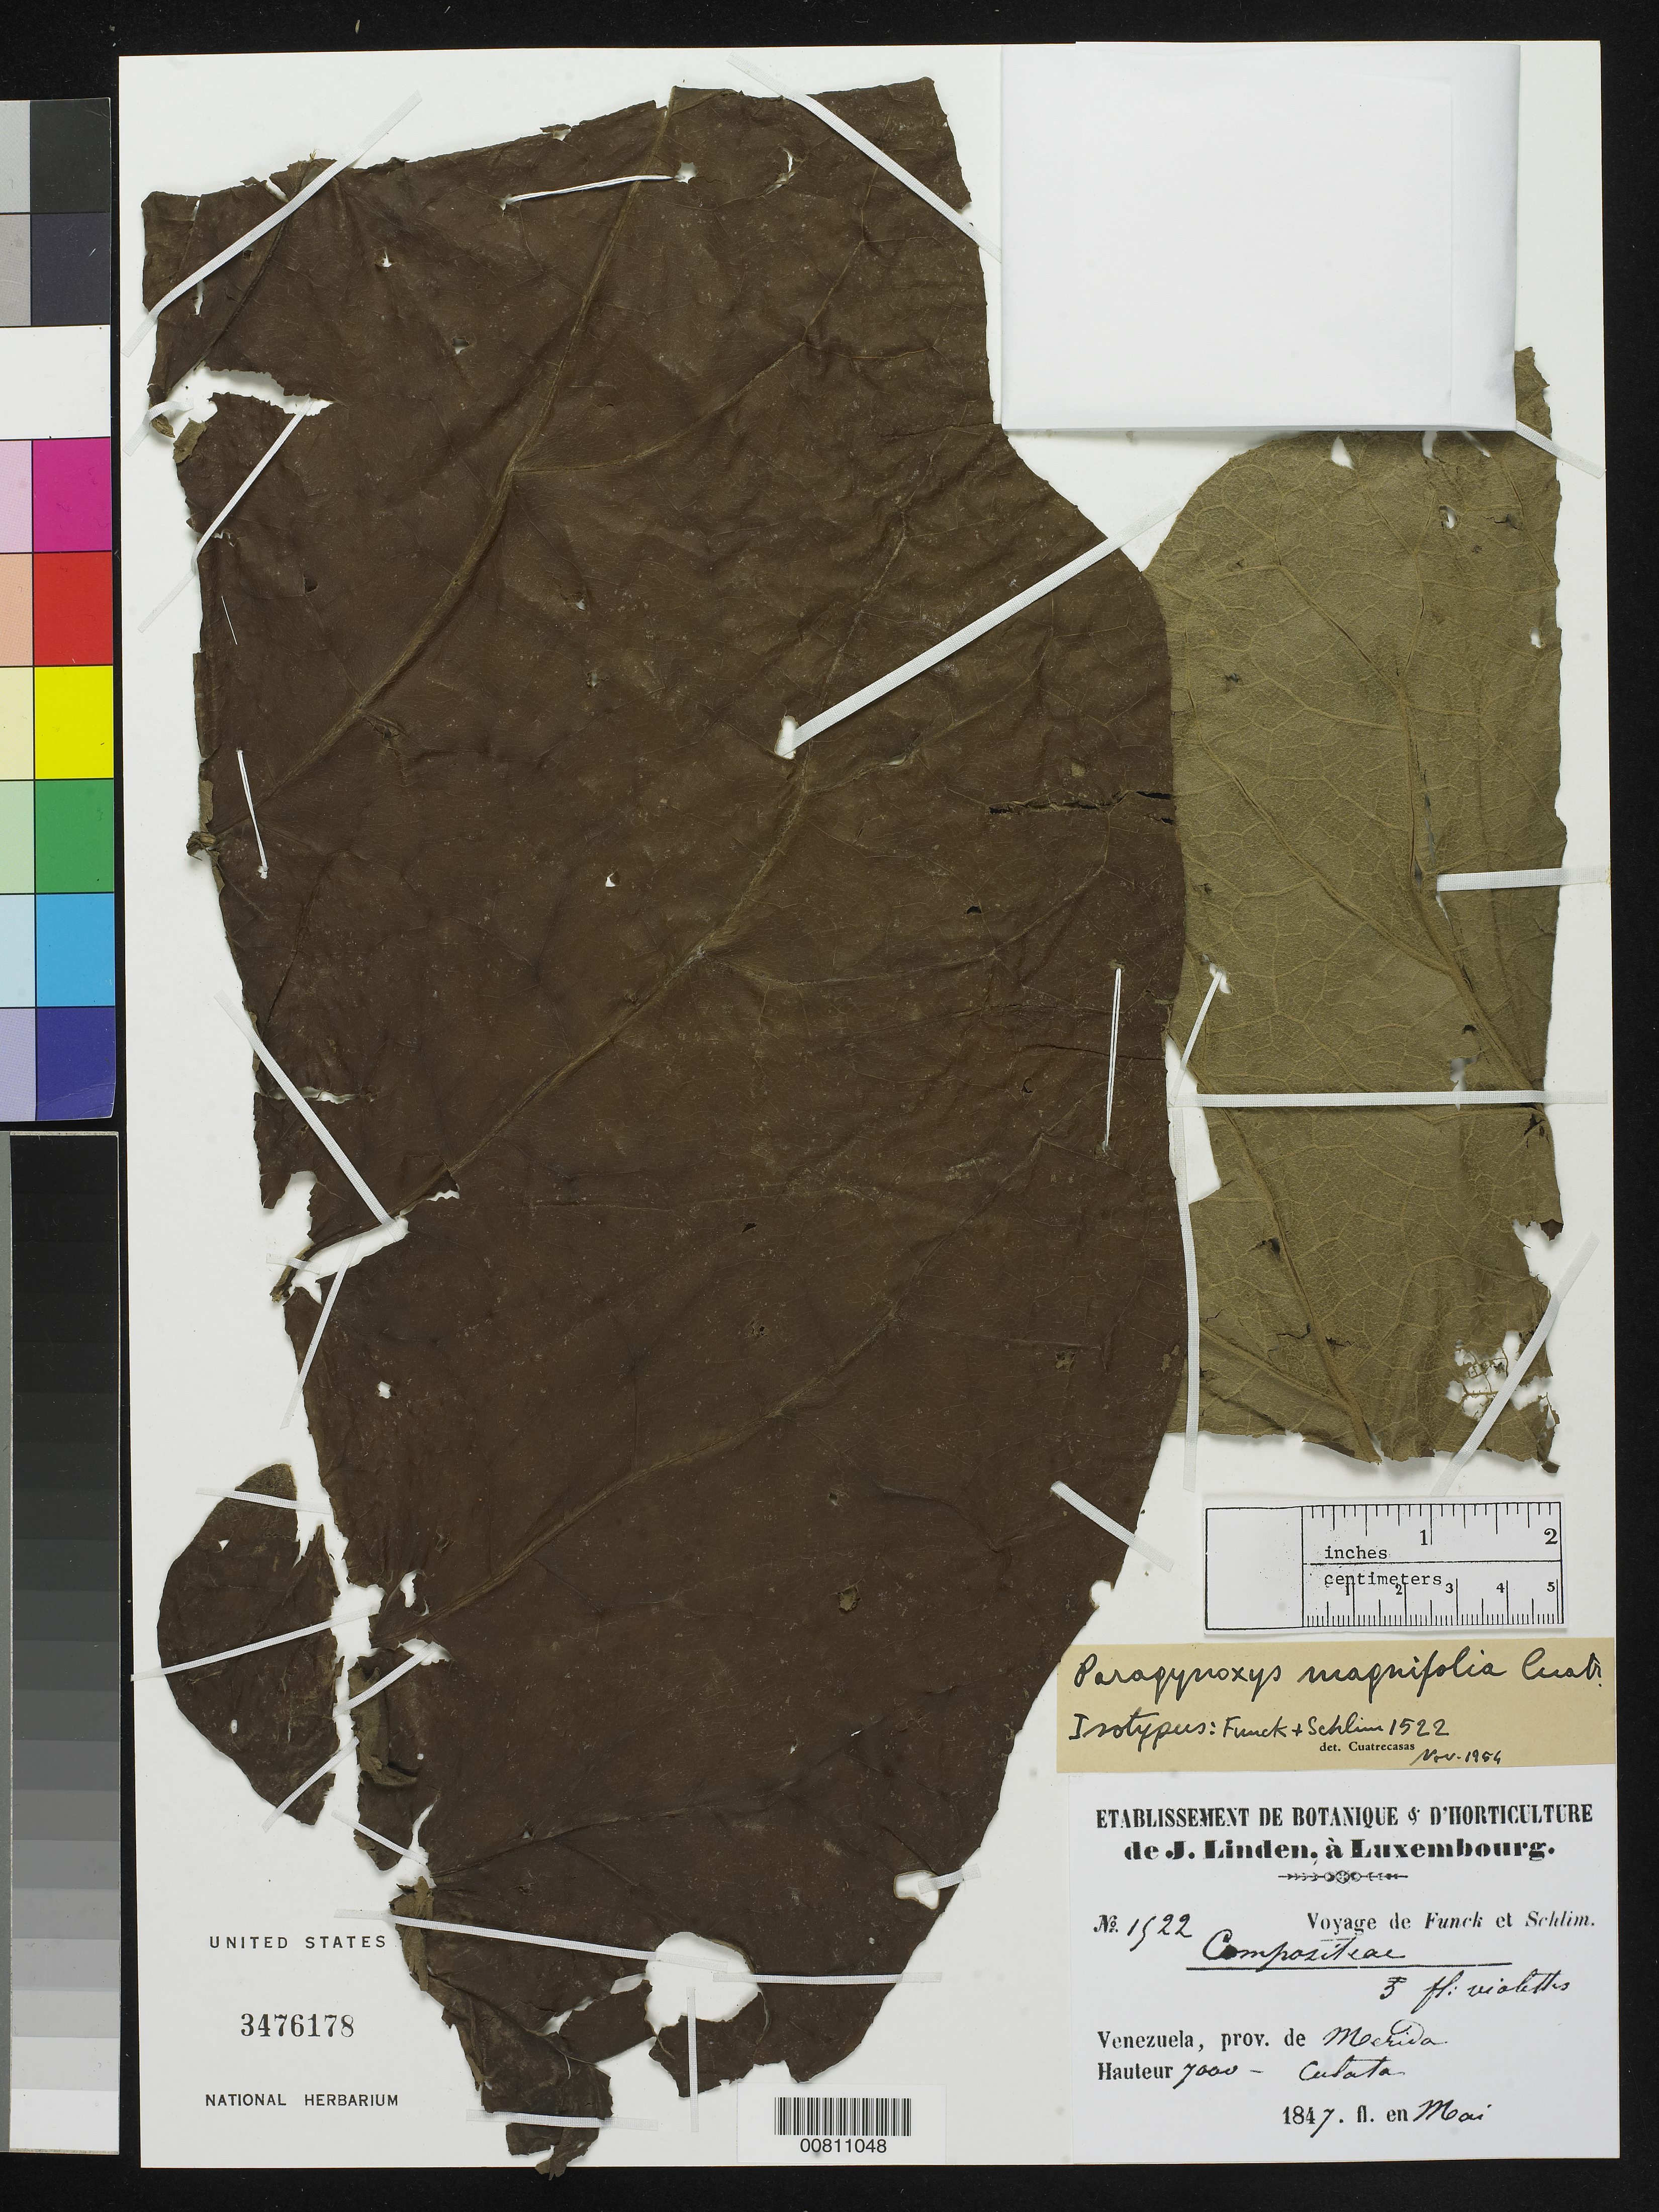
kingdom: Plantae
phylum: Tracheophyta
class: Magnoliopsida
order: Asterales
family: Asteraceae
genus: Paragynoxys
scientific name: Paragynoxys magnifolia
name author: Cuatrec.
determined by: Cuatrecasas, J.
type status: Isotype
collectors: N. Funck & L. Schlim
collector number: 1522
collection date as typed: May 1847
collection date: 1847-05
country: Venezuela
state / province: Mérida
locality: Culata.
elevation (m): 2134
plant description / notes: Holotype at P.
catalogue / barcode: US 3476178